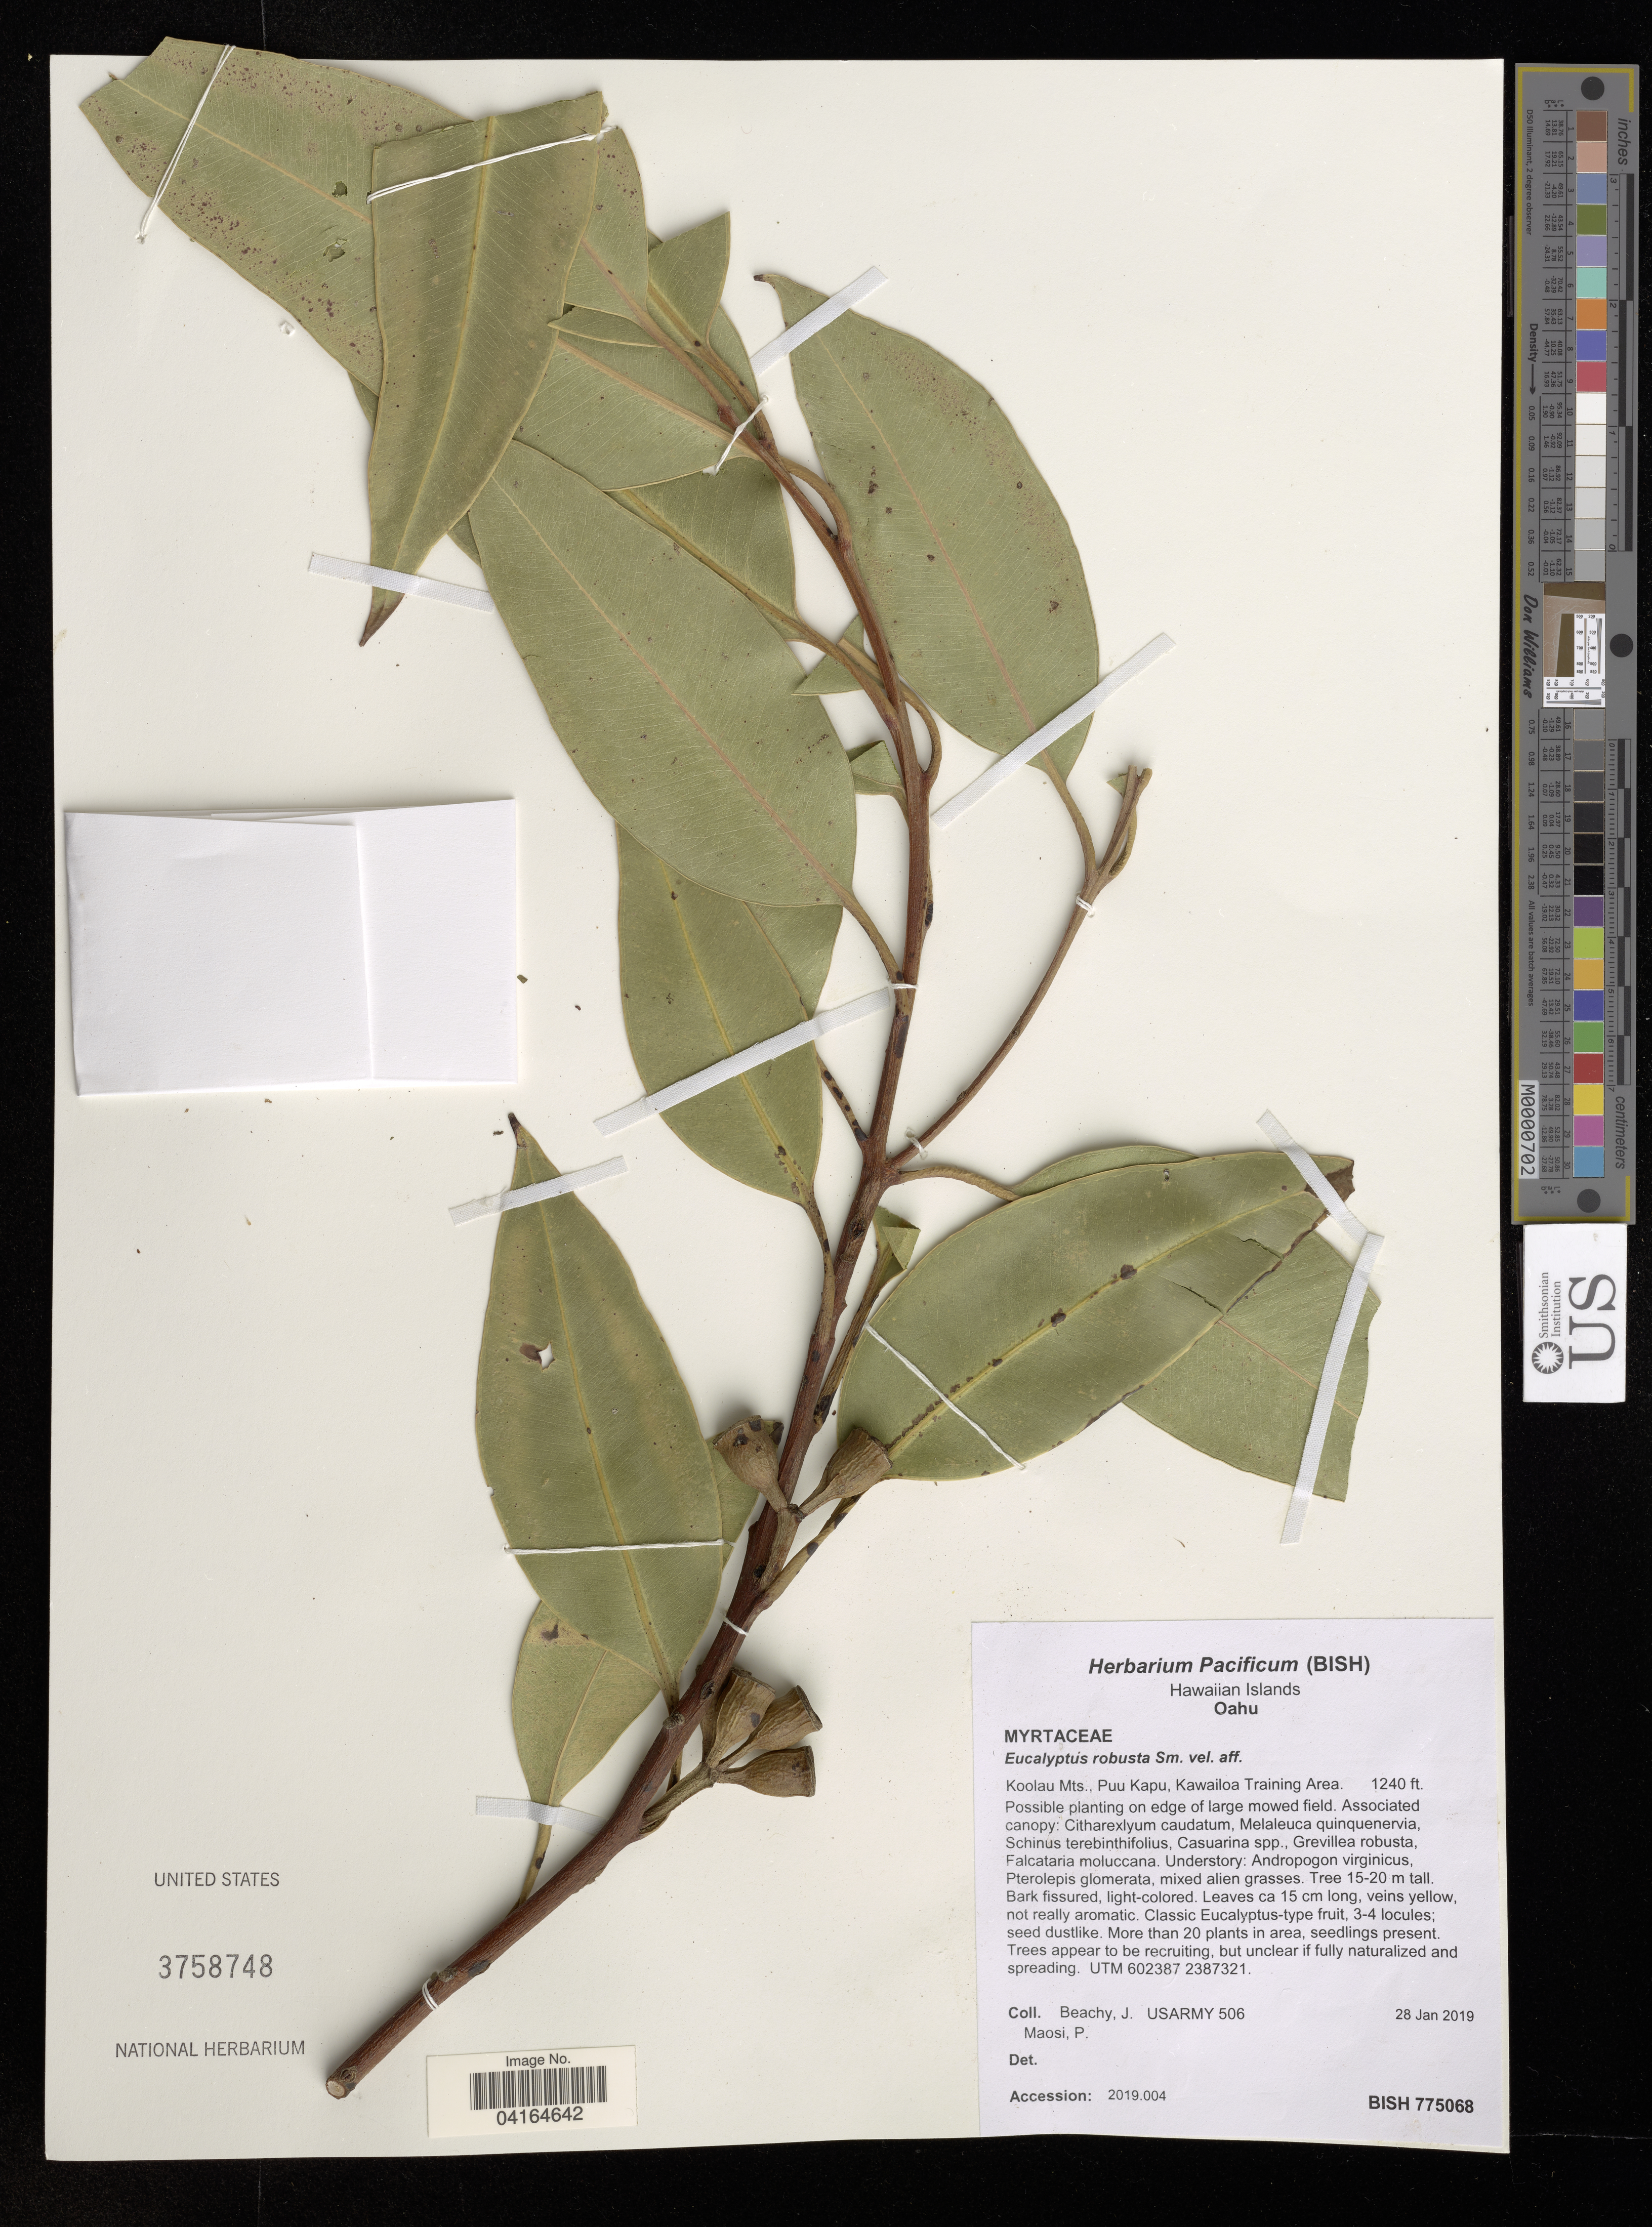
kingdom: Plantae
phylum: Tracheophyta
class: Magnoliopsida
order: Myrtales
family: Myrtaceae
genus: Eucalyptus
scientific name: Eucalyptus robusta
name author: Sm.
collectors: J. Beachy & P. Maosi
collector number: USARMY 506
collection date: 2019-01-28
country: United States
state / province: Hawaii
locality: Hawaiian Islands. Oahu. Koolau Mts., Puu Kapu, Kawailoa Training Area.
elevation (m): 378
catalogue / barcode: US 3758748